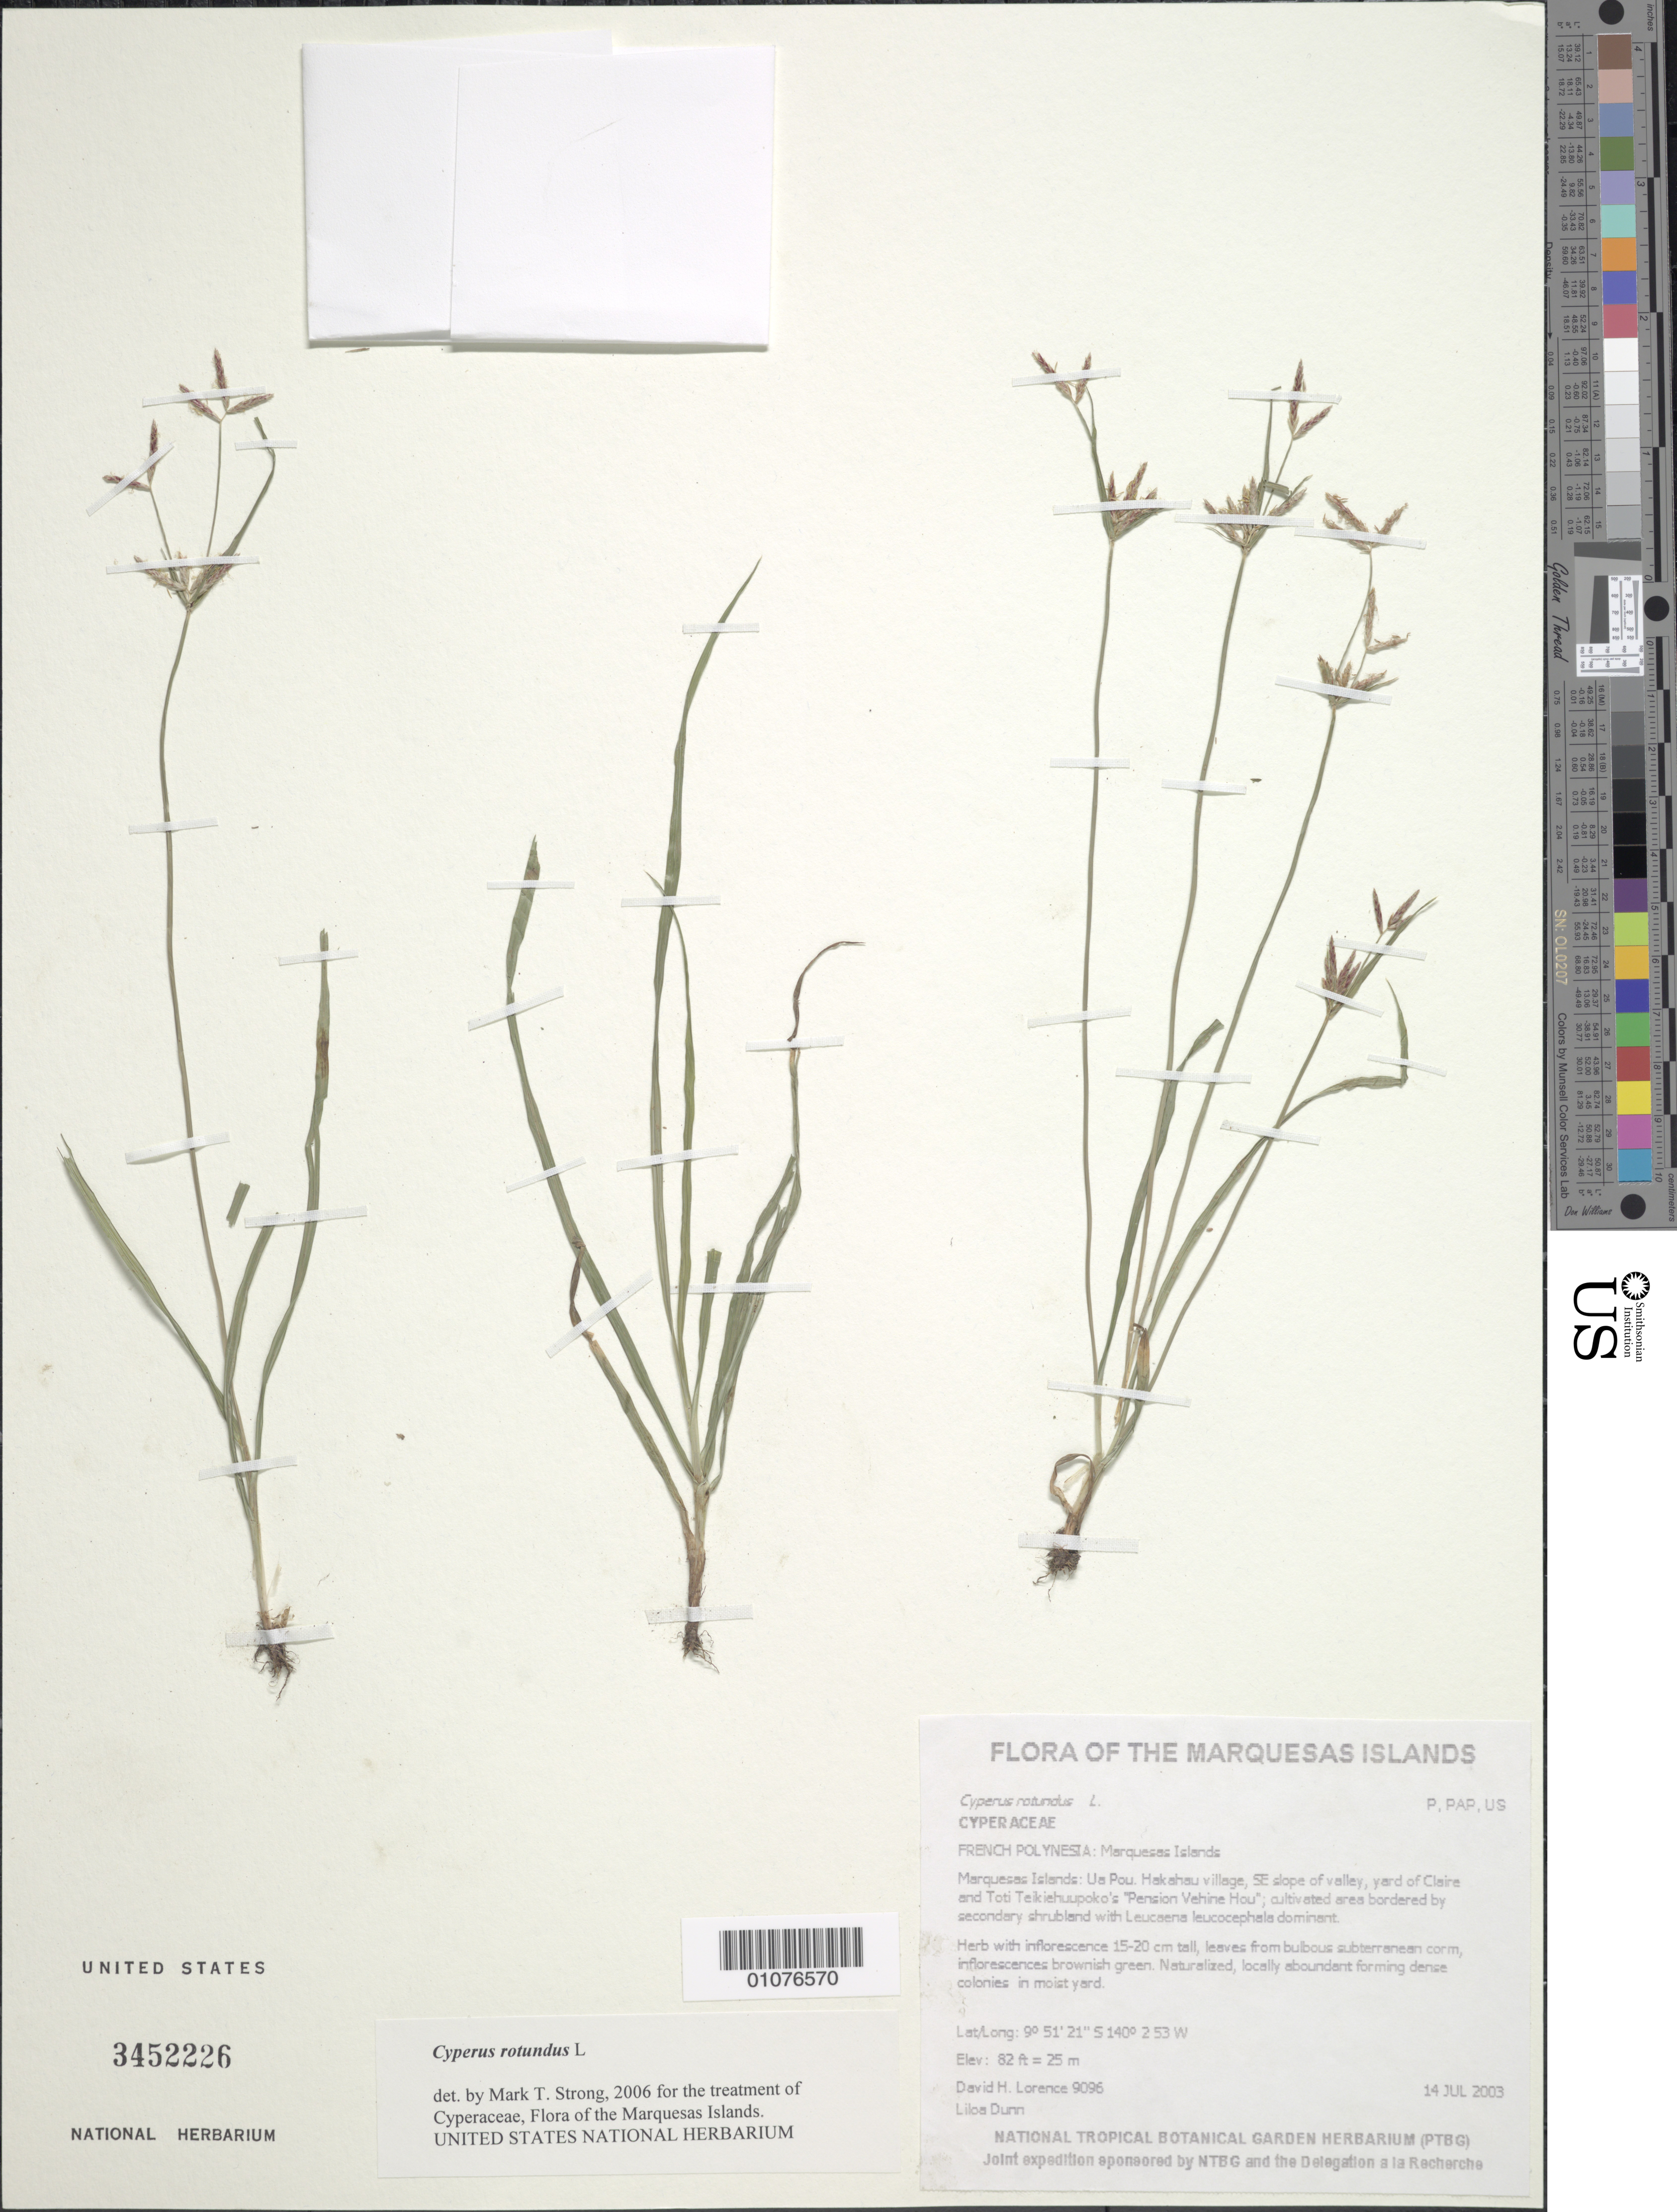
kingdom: Plantae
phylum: Tracheophyta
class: Liliopsida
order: Poales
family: Cyperaceae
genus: Cyperus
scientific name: Cyperus rotundus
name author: L.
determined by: Strong, M. T., (US), Smithsonian Institution - National Museum of Natural History (UNITED STATES)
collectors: D. Lorence & L. Dunn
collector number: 9096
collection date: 2003-07-14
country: French Polynesia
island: Ua Pou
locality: Hakahau village, SE slope of valley, yard of Claire and Toti Teikiehuupoko's "Pension Vehine Hou"; cultivated area bordered by secondary shrubland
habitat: Moist yard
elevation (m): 25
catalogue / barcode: US 3452226